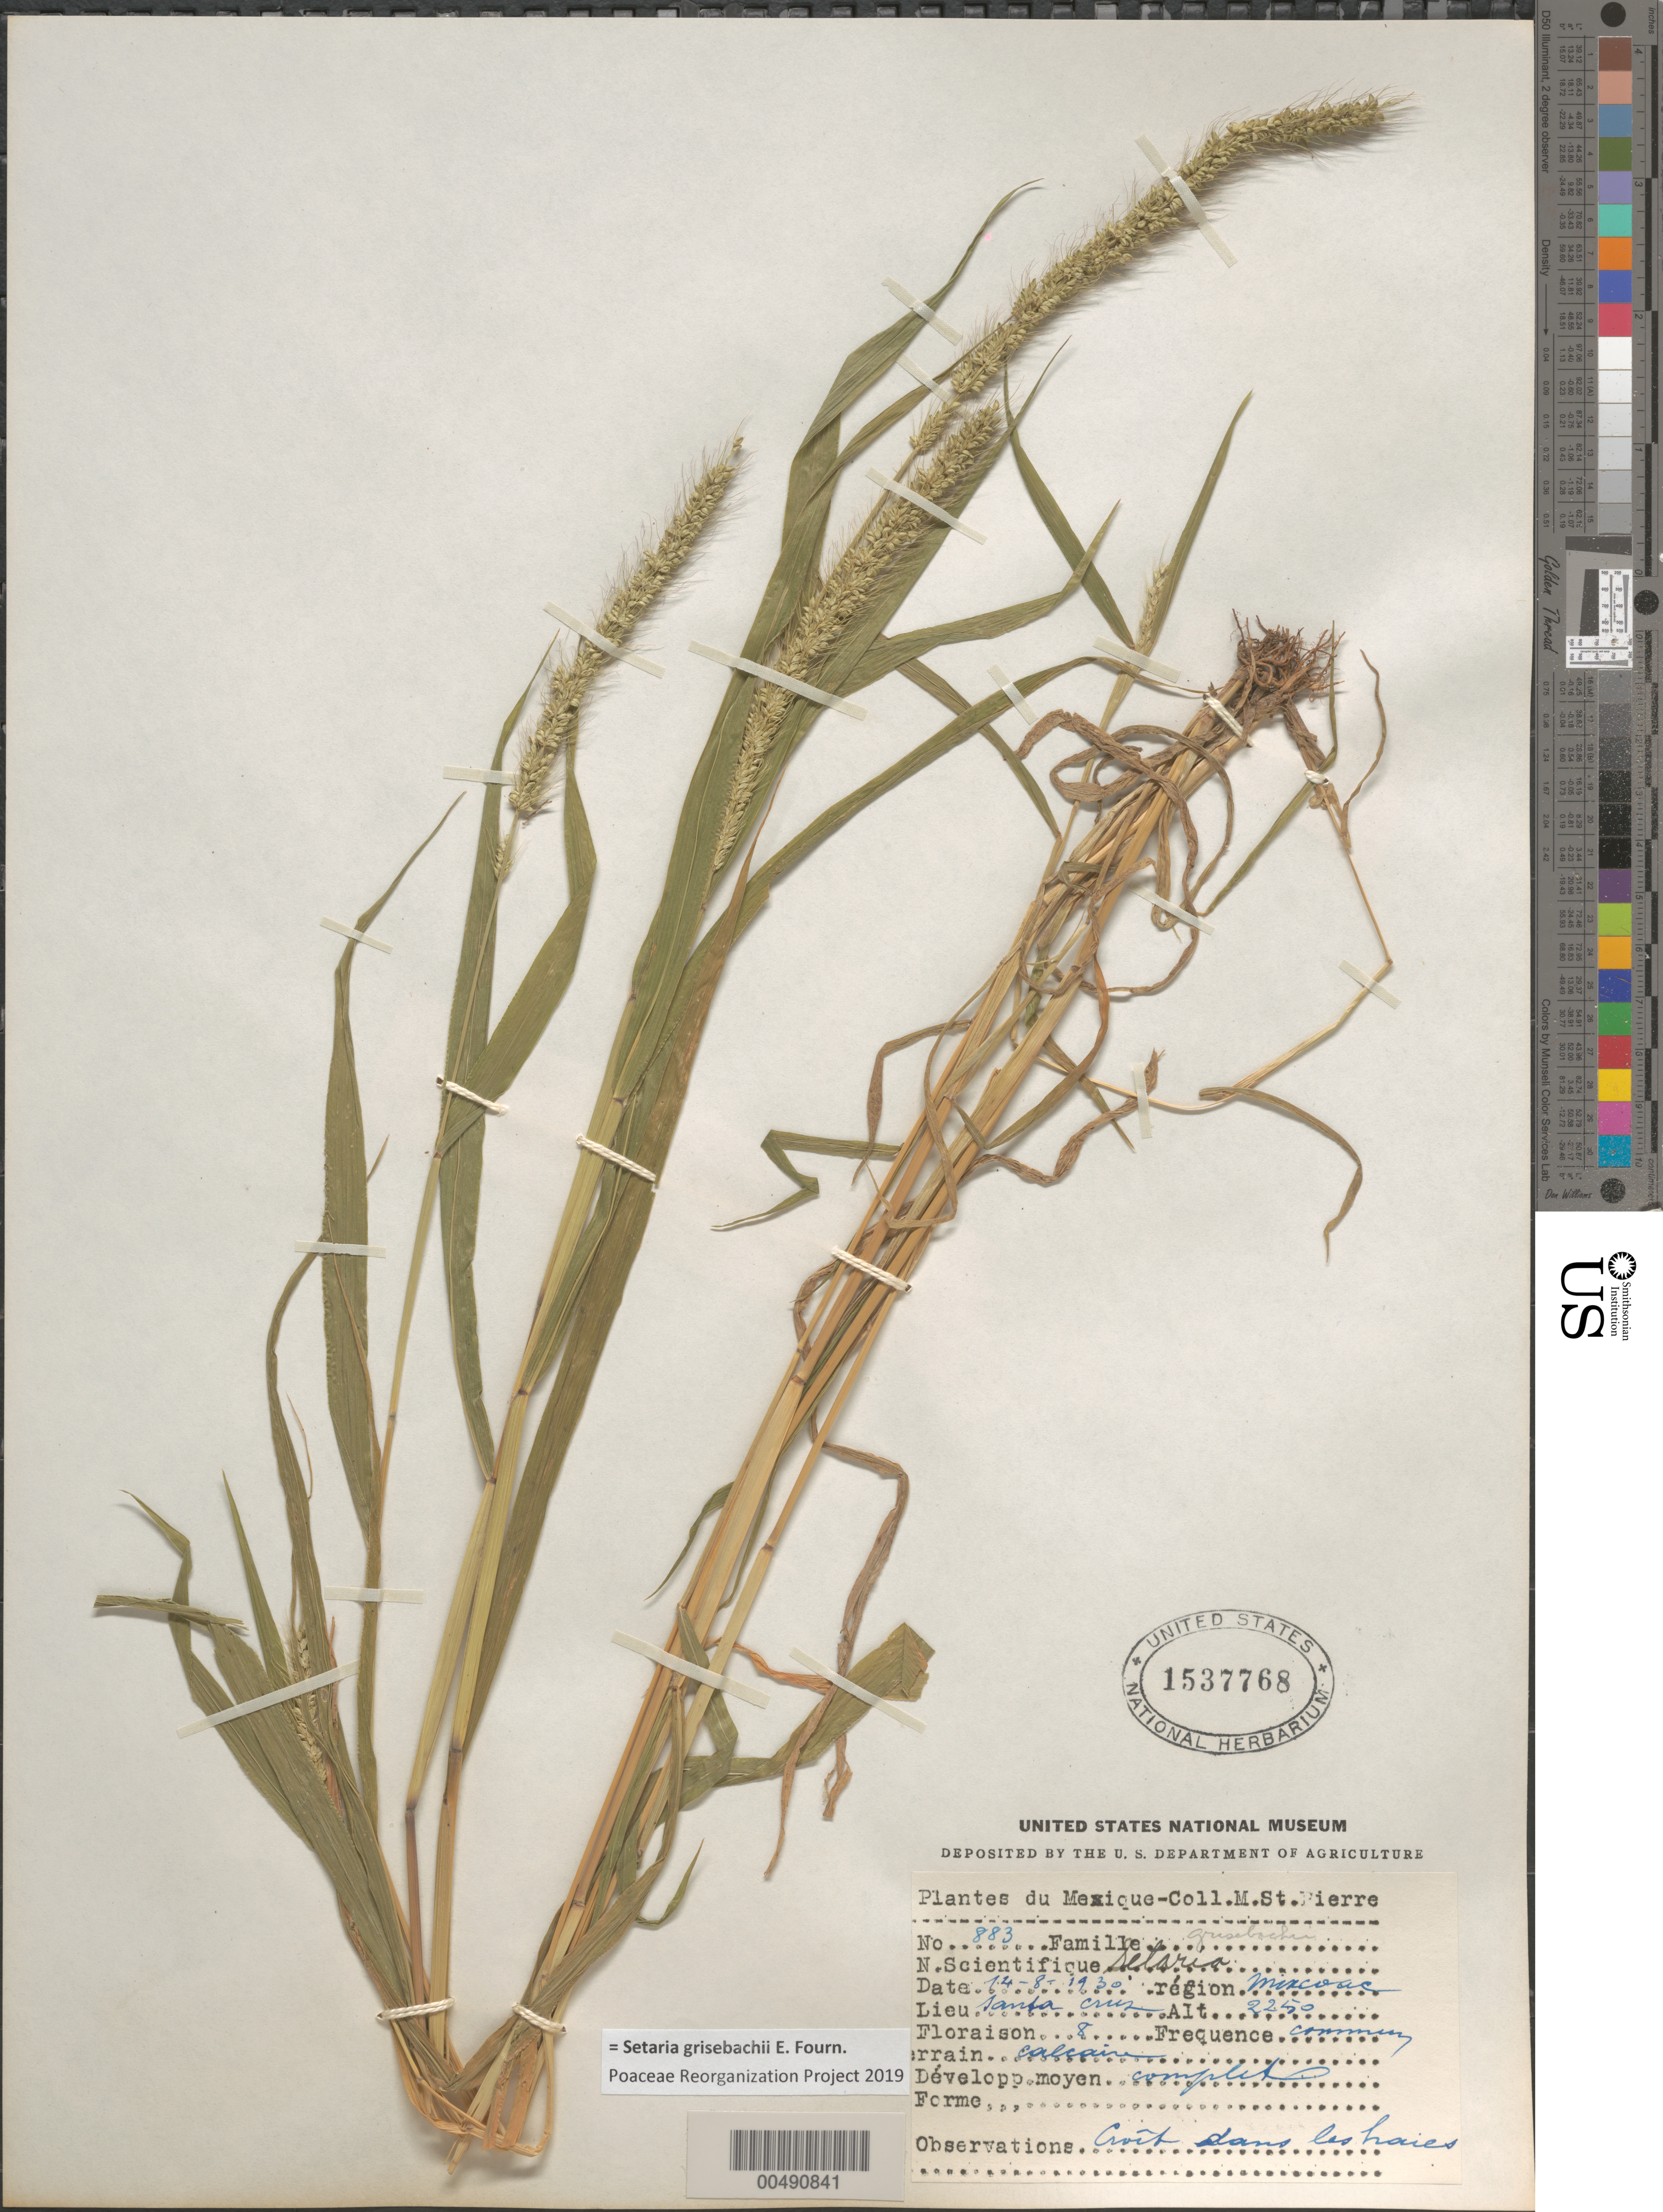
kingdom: Plantae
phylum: Tracheophyta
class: Liliopsida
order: Poales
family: Poaceae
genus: Setaria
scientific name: Setaria grisebachii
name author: E. Fourn.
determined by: Poaceae Reorganization Project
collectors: M. Saint-Pierre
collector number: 883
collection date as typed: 14 Aug 1930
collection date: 1930-08-14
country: Mexico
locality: Mixcoac, Santa Cruz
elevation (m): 2250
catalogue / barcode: US 1537768